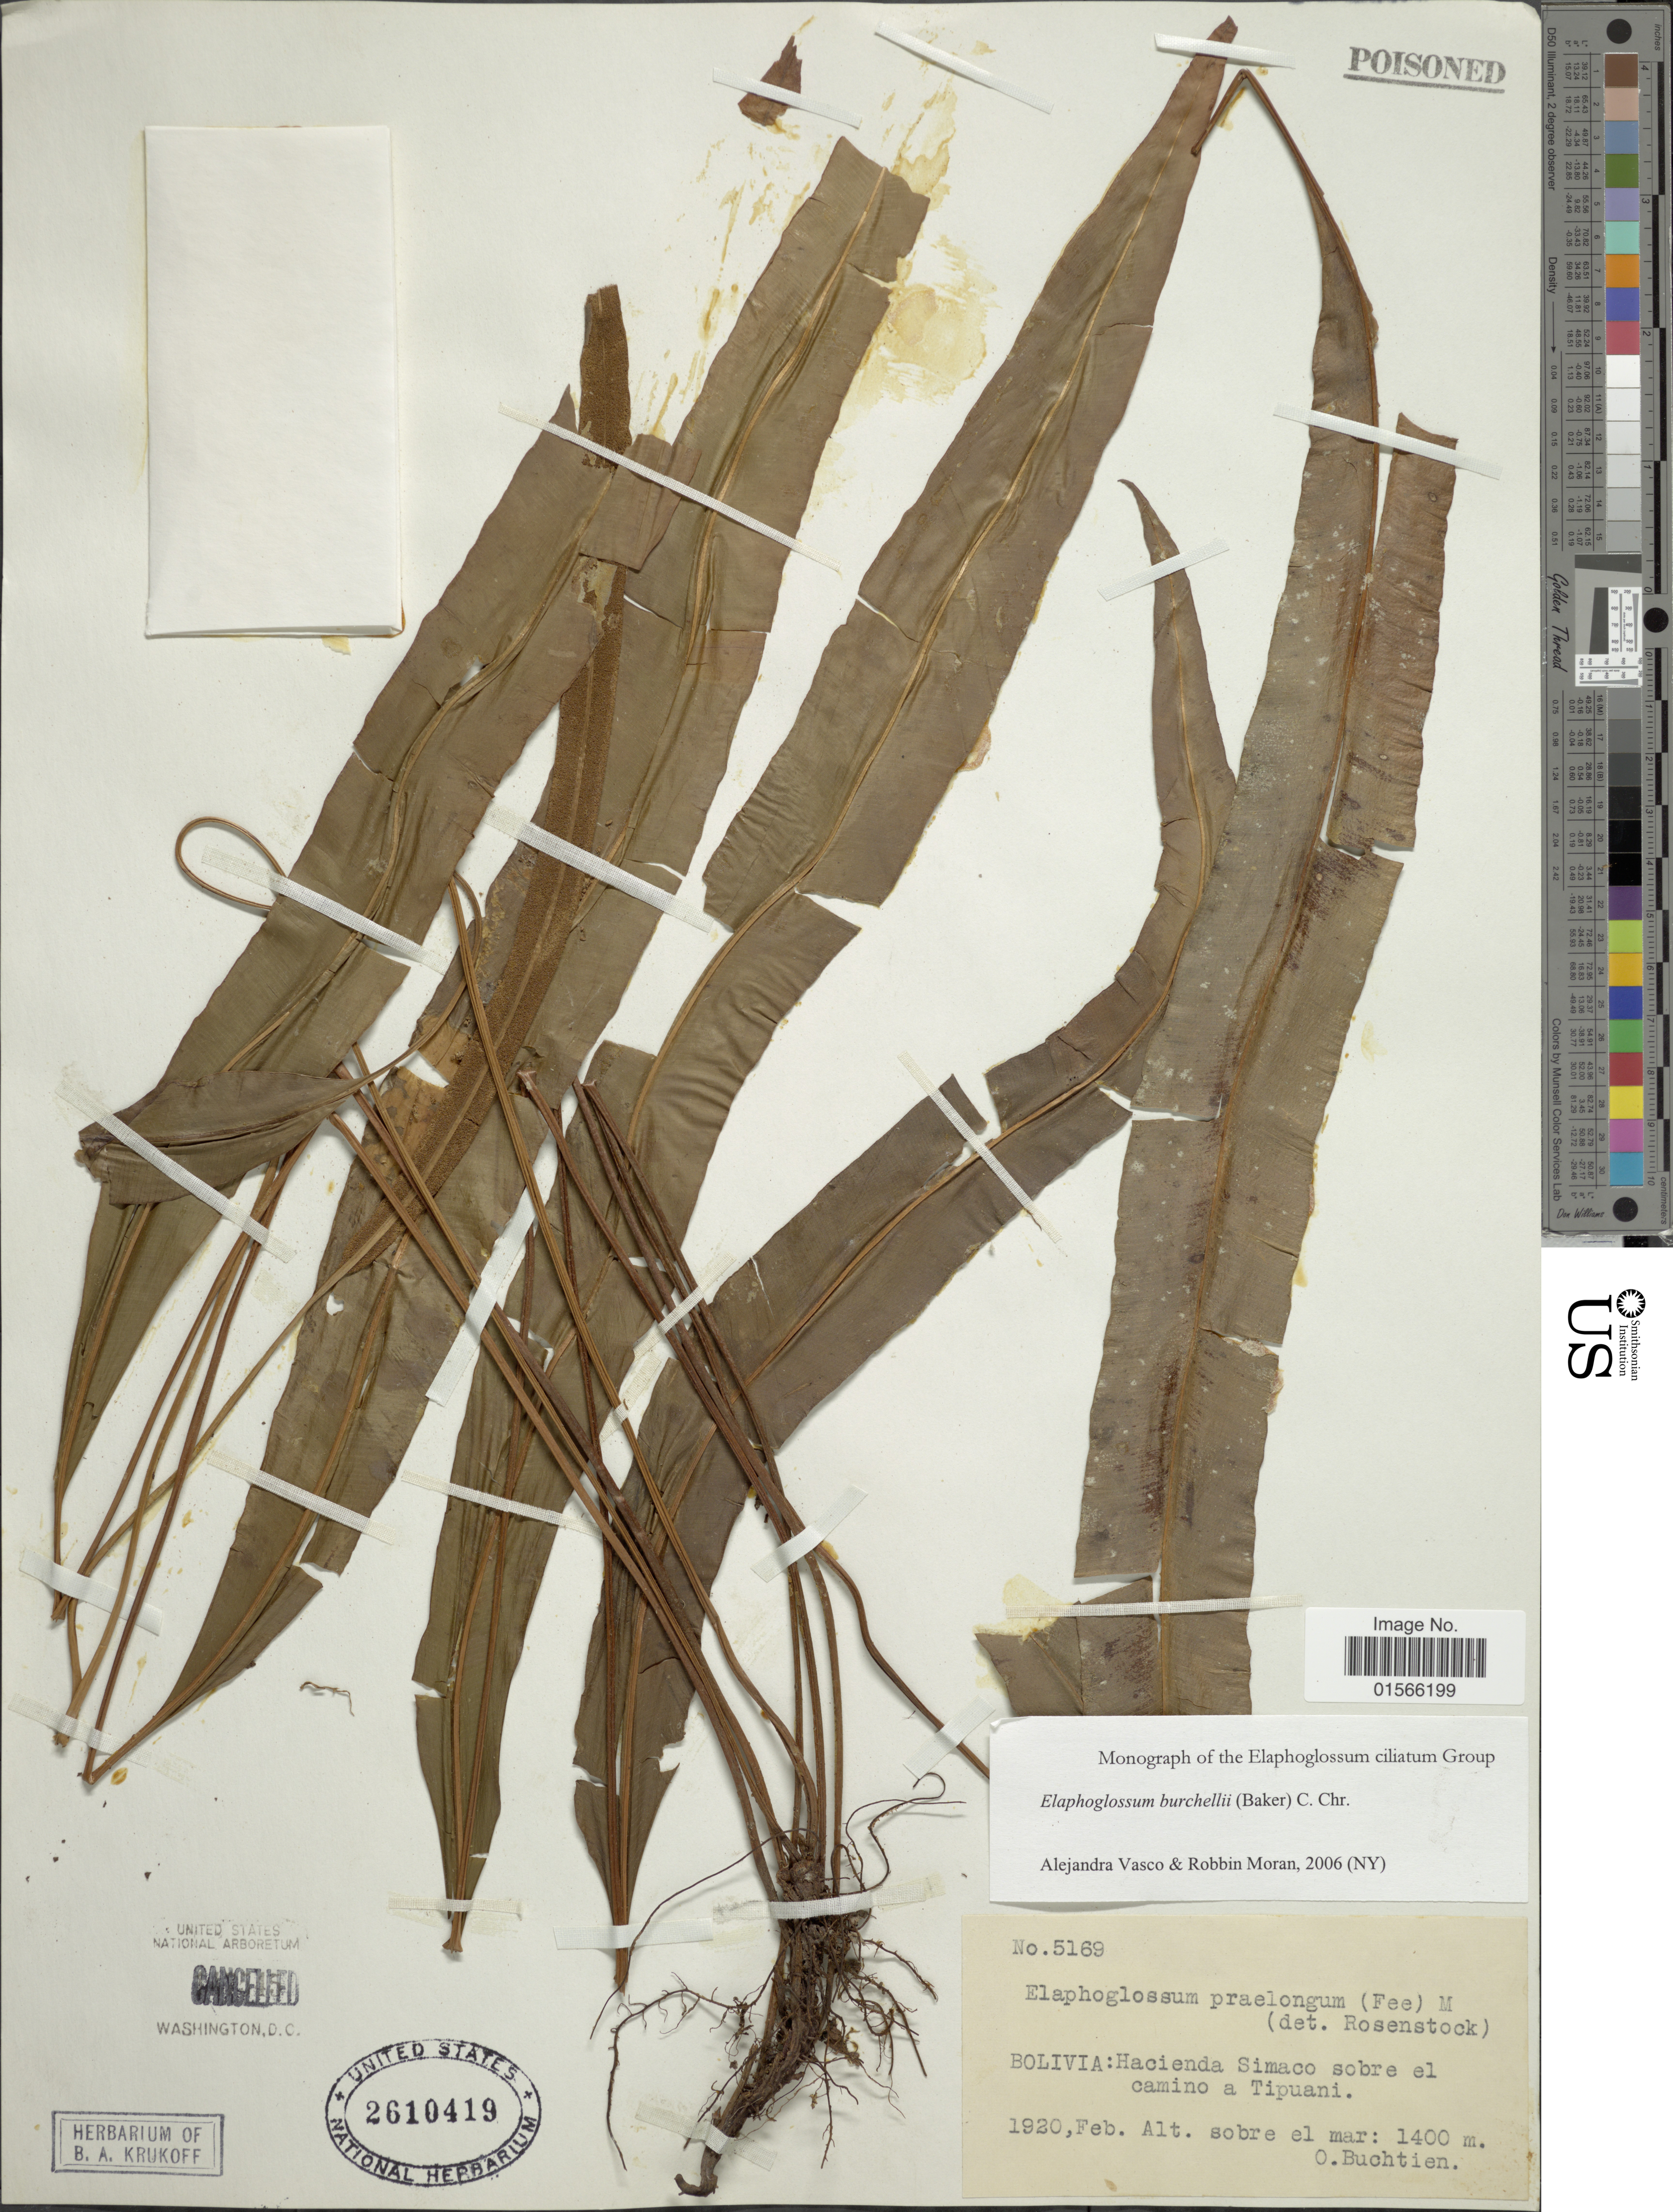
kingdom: Plantae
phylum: Tracheophyta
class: Polypodiopsida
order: Polypodiales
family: Dryopteridaceae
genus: Elaphoglossum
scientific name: Elaphoglossum burchellii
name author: (Baker) C. Chr.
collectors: O. Buchtien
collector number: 5169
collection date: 1920-02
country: Bolivia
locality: Hacienda Simaco sobre el camino a Tipuani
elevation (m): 1400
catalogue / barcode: US 2610419